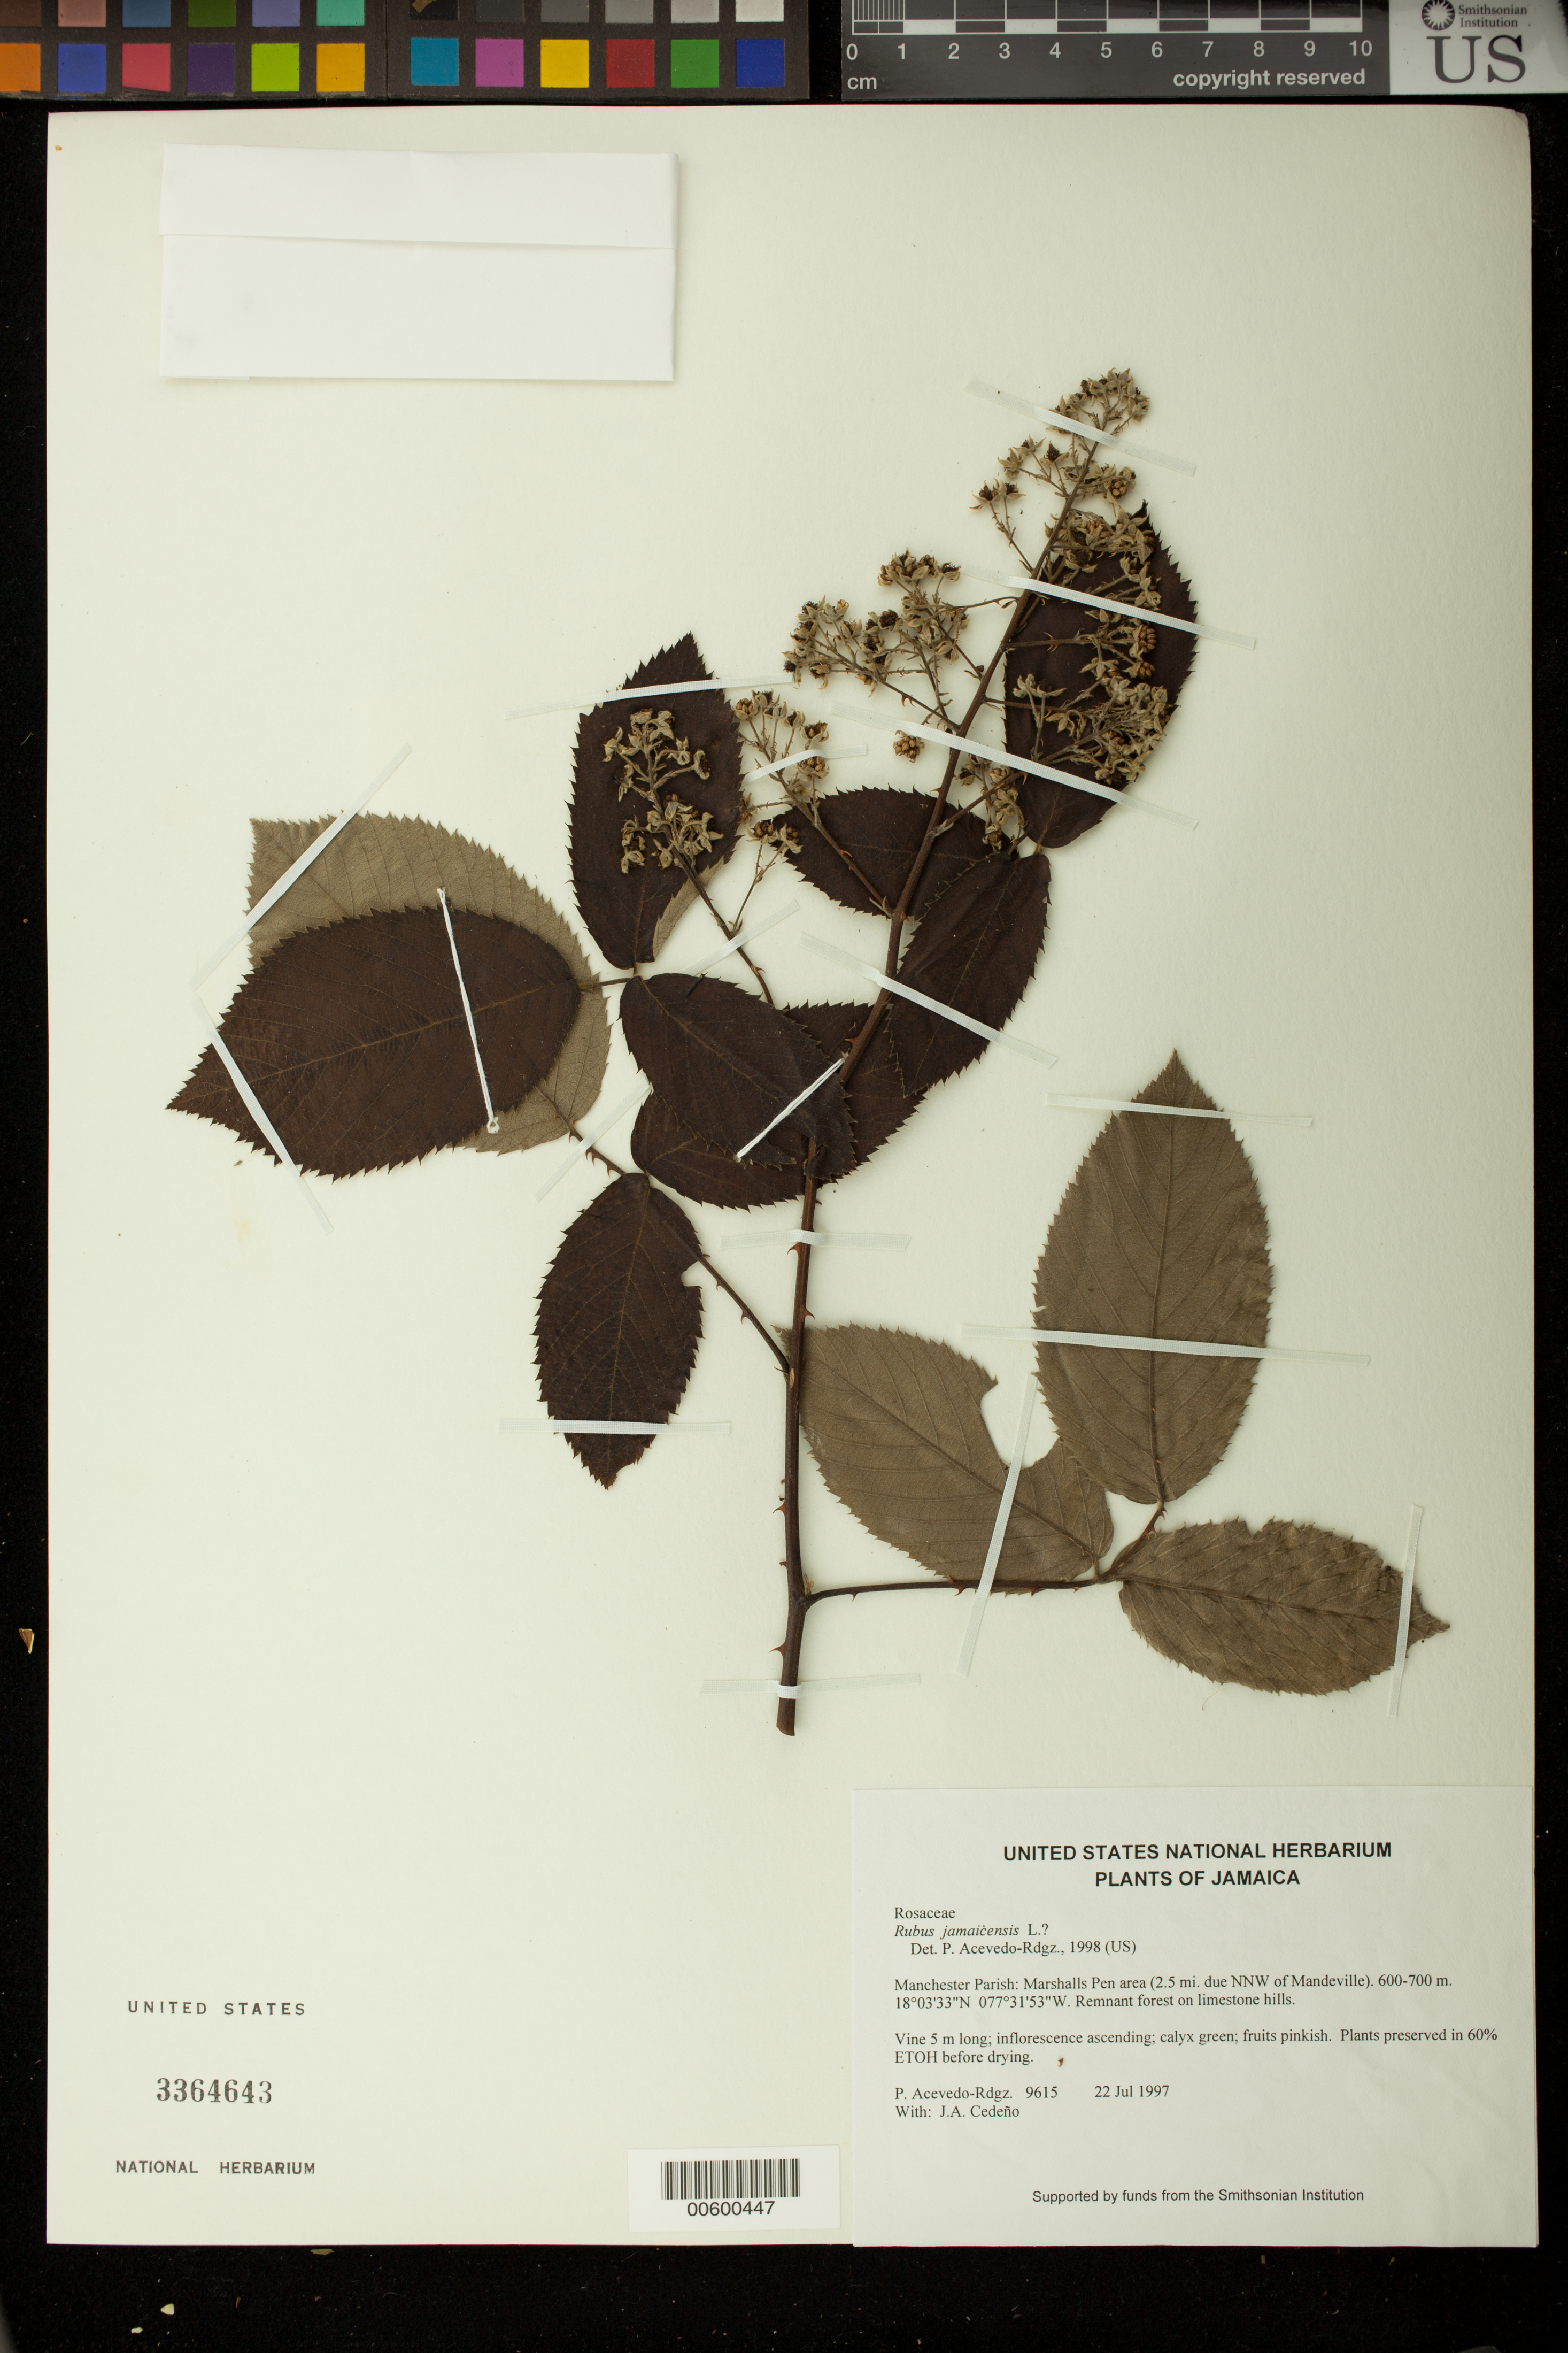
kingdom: Plantae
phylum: Tracheophyta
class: Magnoliopsida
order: Rosales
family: Rosaceae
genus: Rubus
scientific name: Rubus jamaicensis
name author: L.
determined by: Acevedo-Rodríguez, P., (BOT), Smithsonian Institution - National Museum of Natural History (UNITED STATES)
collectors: P. Acevedo-Rodr. & J. A. Cedeño M.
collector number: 9615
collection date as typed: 22 Jul 1997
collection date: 1997-07-22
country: Jamaica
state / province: Manchester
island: Jamaica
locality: Manchester Parish: Marshalls Pen area (2.5 mi. due NNW of Mandeville).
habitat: Remnant forest on limestone hills.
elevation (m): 600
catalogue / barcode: US 3364643